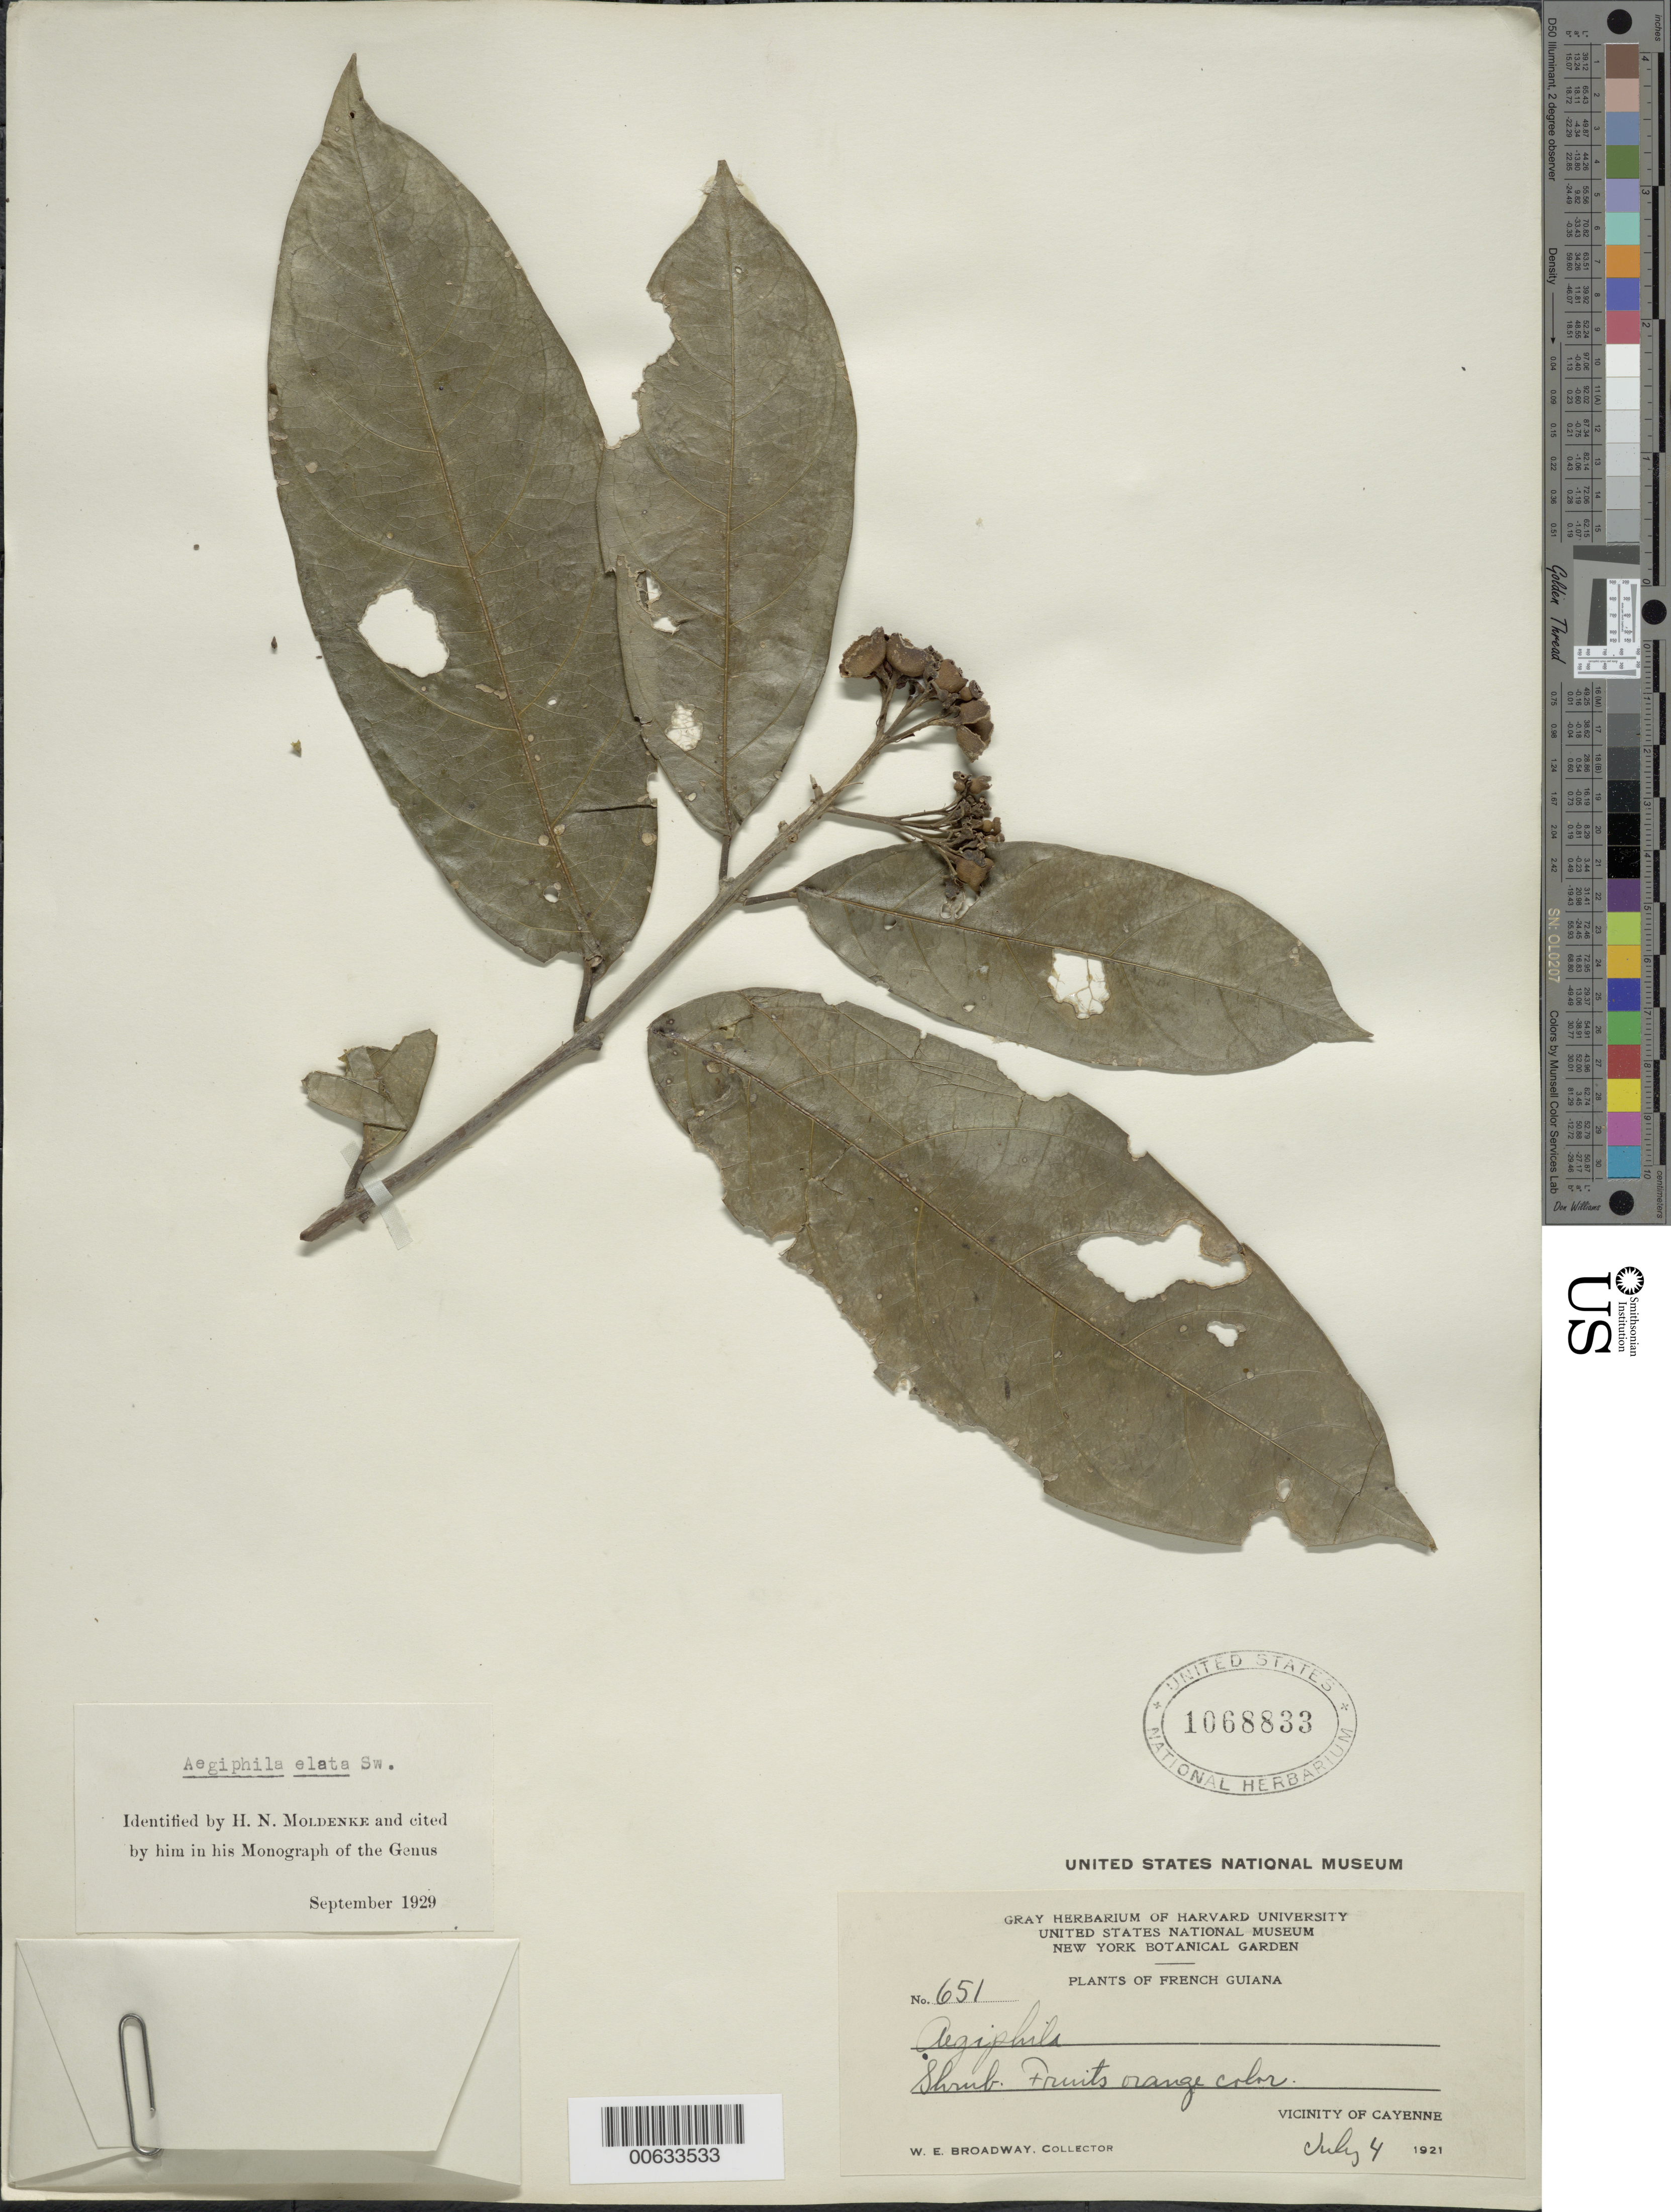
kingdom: Plantae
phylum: Tracheophyta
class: Magnoliopsida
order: Lamiales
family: Lamiaceae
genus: Aegiphila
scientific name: Aegiphila elata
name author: Sw.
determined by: Moldenke, H. N.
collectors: W. E. Broadway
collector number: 651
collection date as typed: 4-Jul-21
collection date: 1921-07-04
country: French Guiana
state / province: Cayenne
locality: Cayenne, vic.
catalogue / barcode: US 1068833